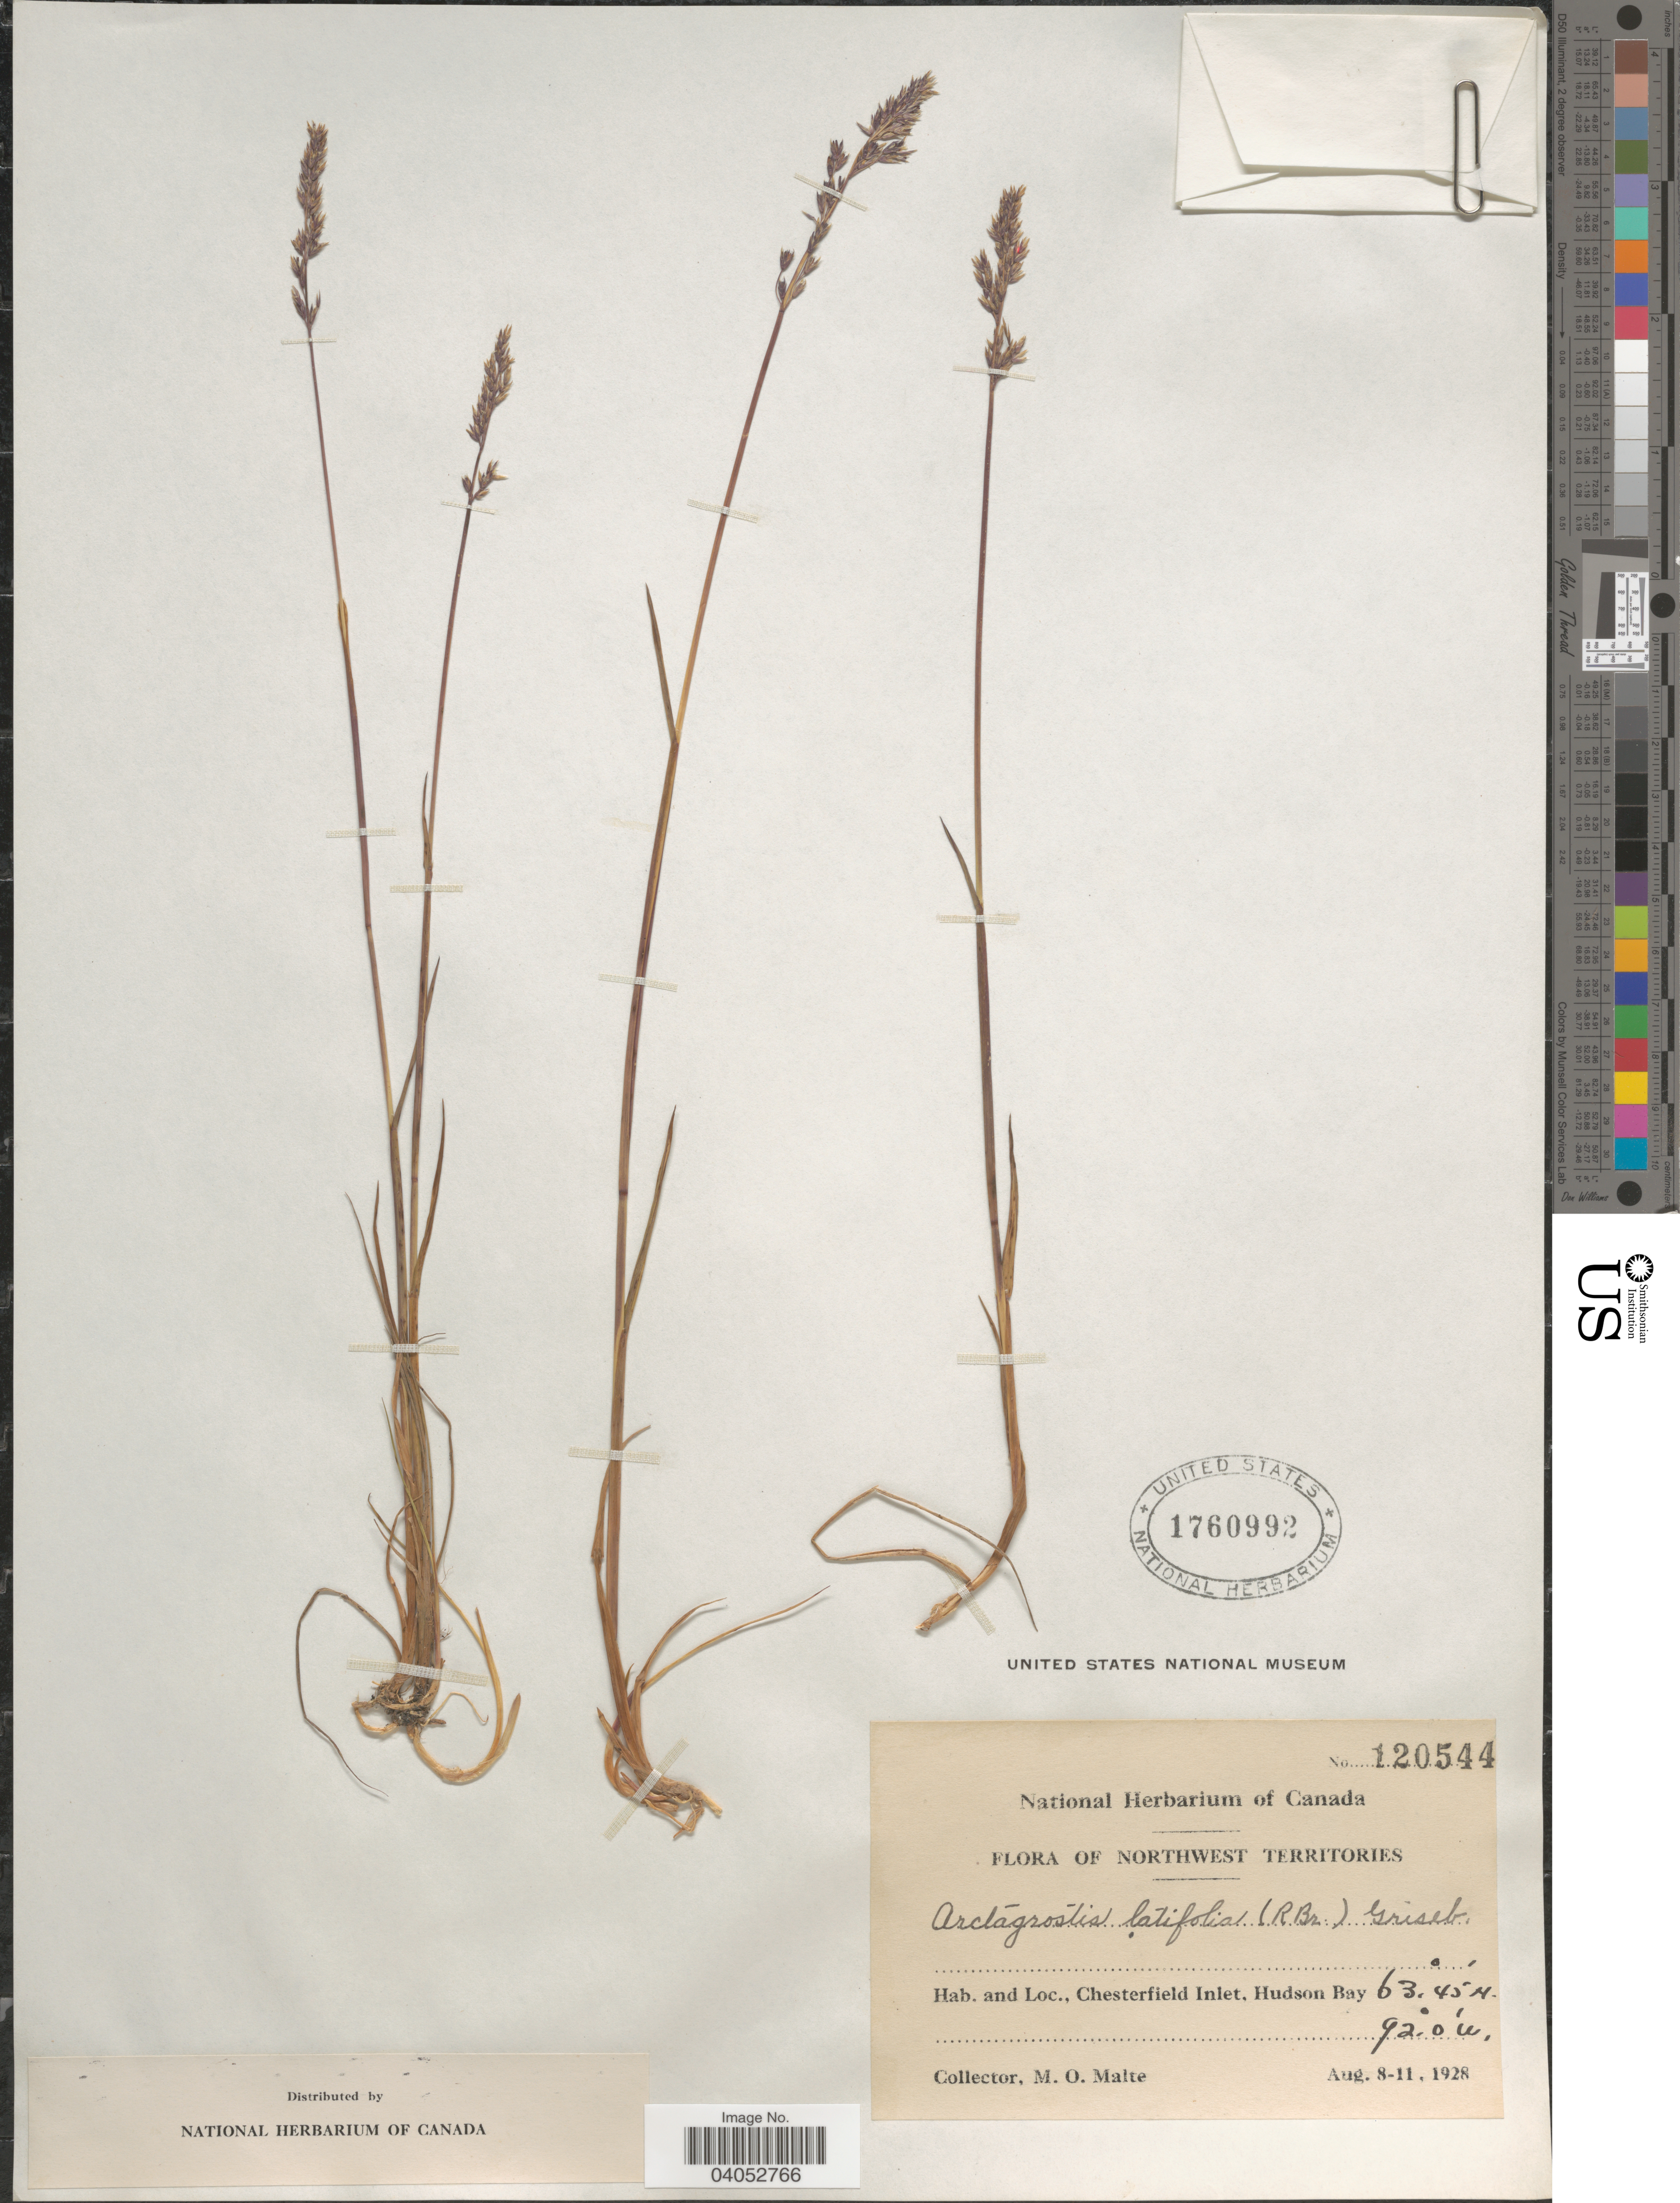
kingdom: Plantae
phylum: Tracheophyta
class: Liliopsida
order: Poales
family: Poaceae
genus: Arctagrostis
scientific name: Arctagrostis latifolia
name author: (R. Br.) Griseb.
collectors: M. O. Malte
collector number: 120544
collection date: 1928-08-08/1928-08-11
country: Canada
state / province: Northwest Territories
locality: Chesterfield Inlet. Hudson Bay.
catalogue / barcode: US 1760992